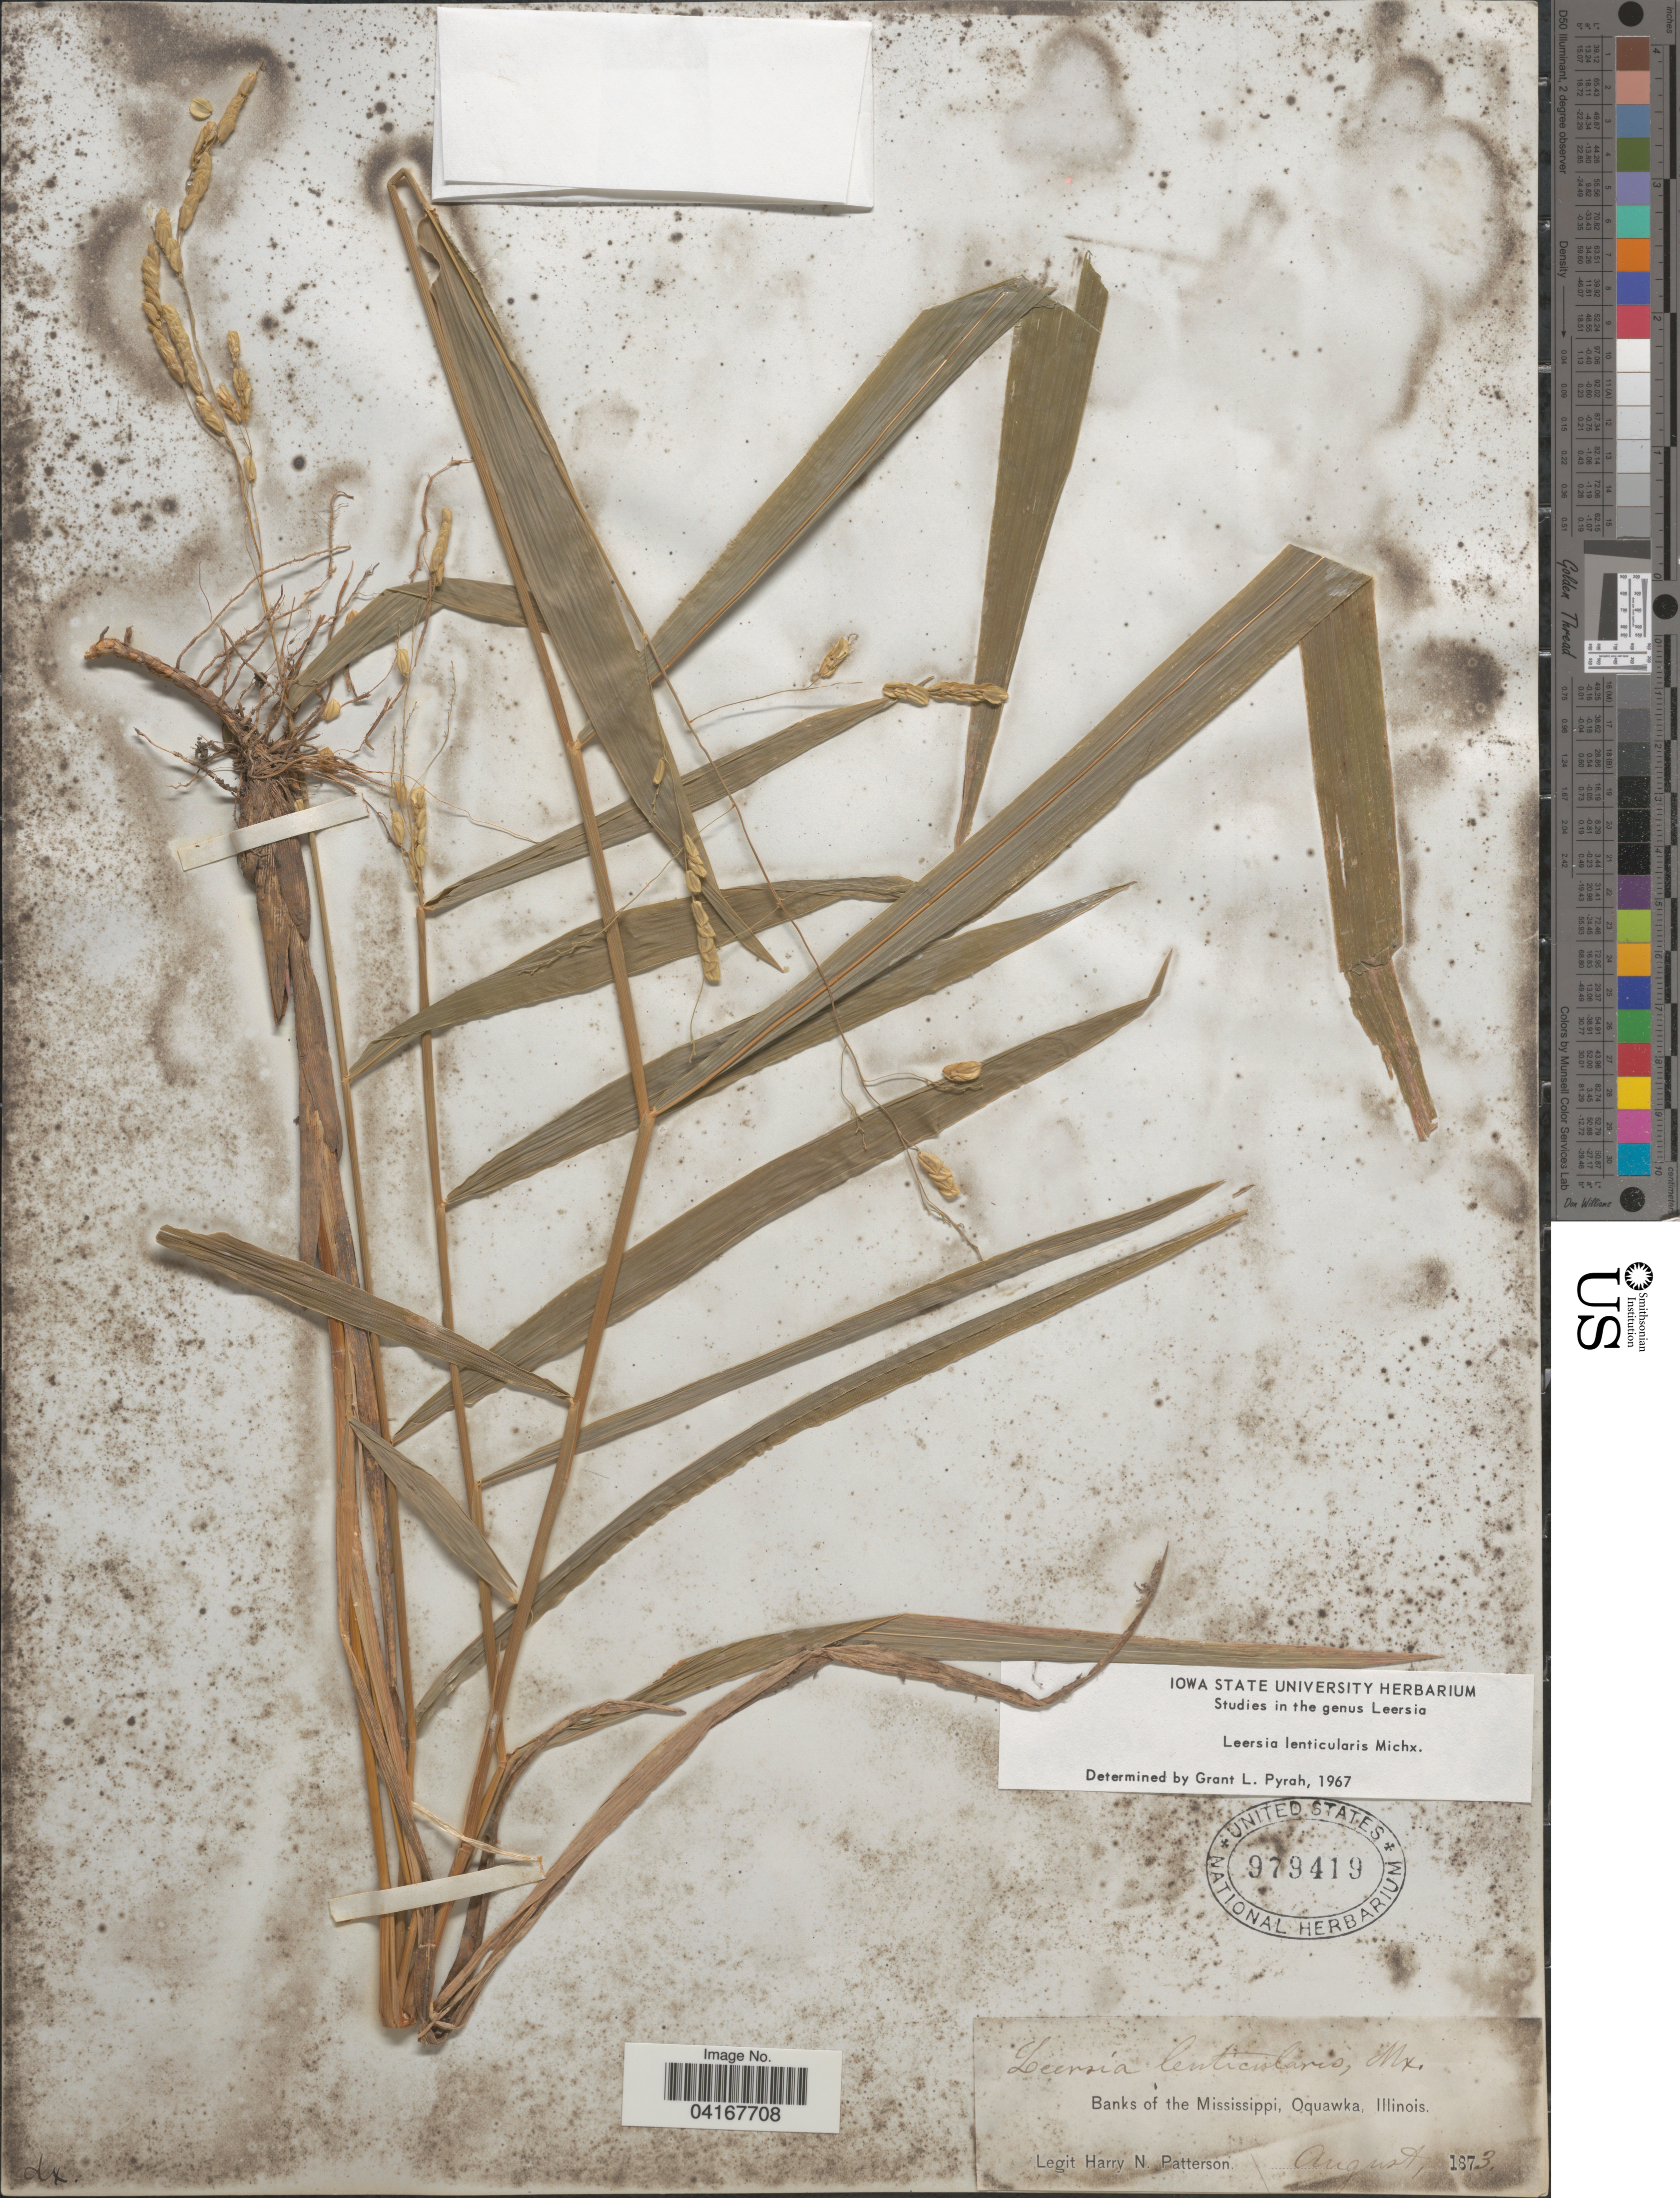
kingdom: Plantae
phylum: Tracheophyta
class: Liliopsida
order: Poales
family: Poaceae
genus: Leersia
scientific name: Leersia lenticularis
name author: Michx.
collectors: H. N. Patterson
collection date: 1873-08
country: United States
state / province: Illinois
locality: Banks of the Mississippi, Oquawka.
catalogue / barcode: US 979419